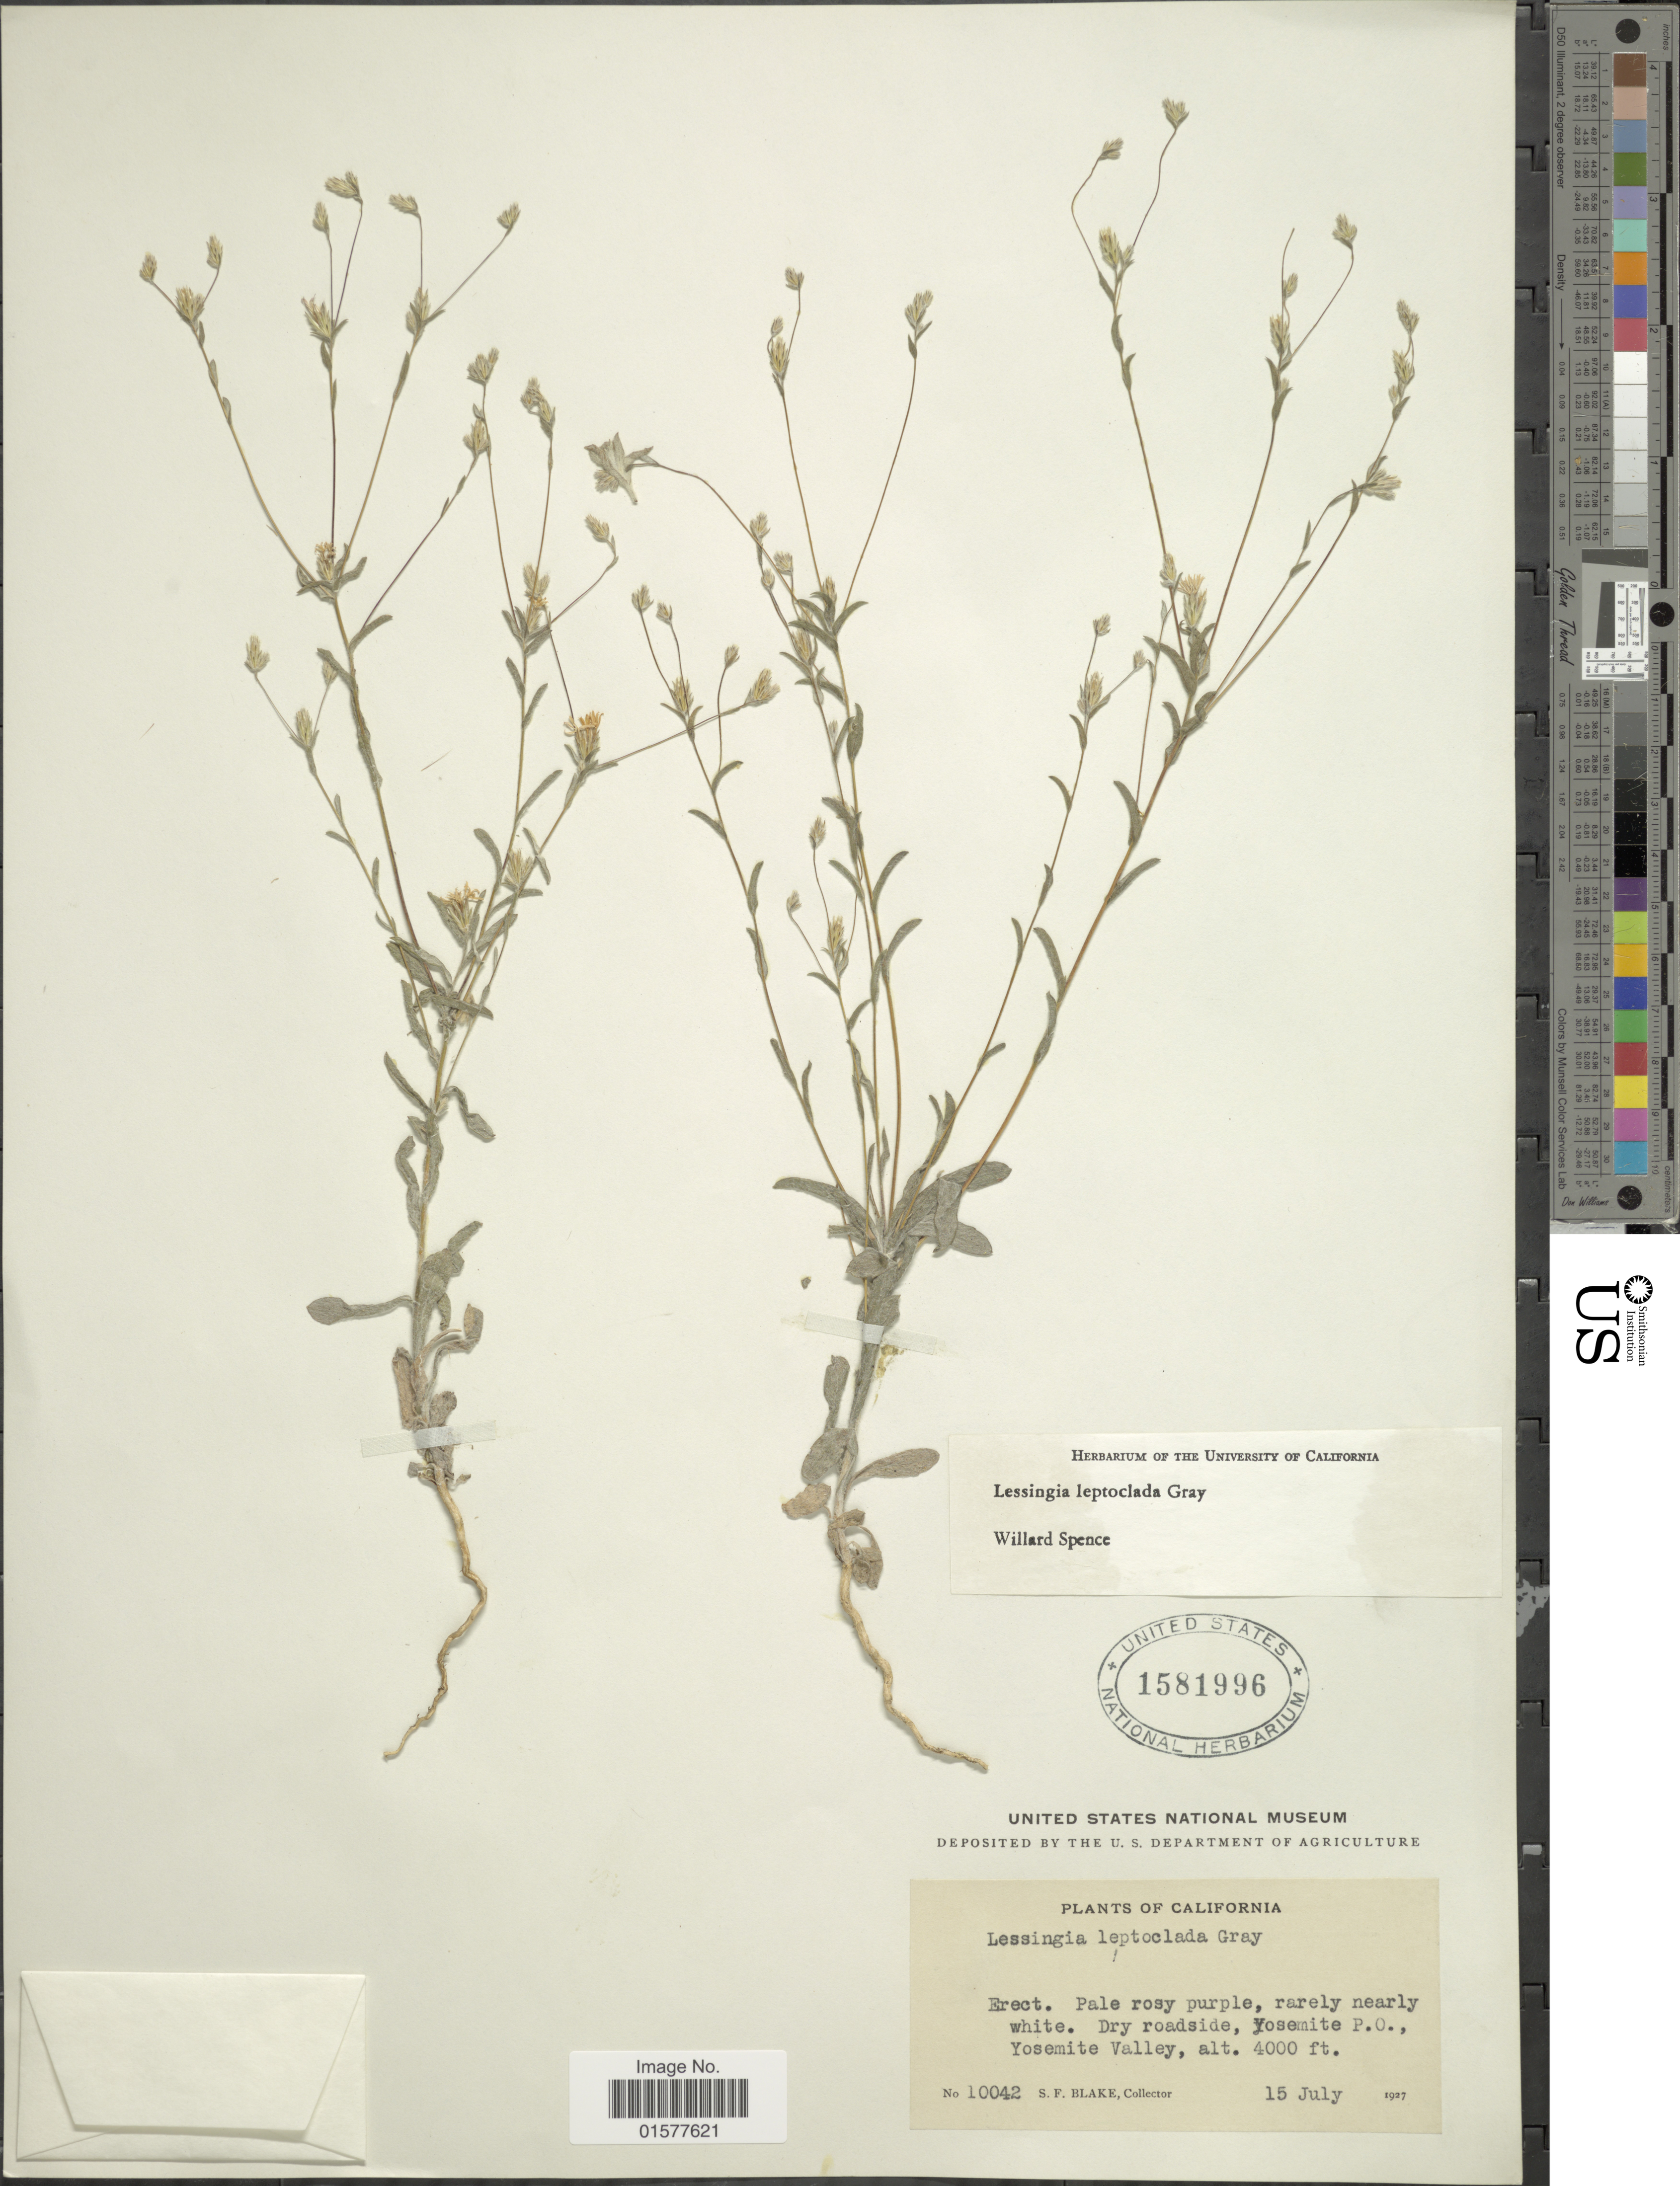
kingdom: Plantae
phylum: Tracheophyta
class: Magnoliopsida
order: Asterales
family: Asteraceae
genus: Lessingia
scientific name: Lessingia leptoclada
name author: A. Gray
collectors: S. Blake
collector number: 10042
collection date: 1927-07-15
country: United States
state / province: California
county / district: Mariposa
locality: Dry roadside, Yosemite P. O., Yosemite Valley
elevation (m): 1219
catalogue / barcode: US 1581996